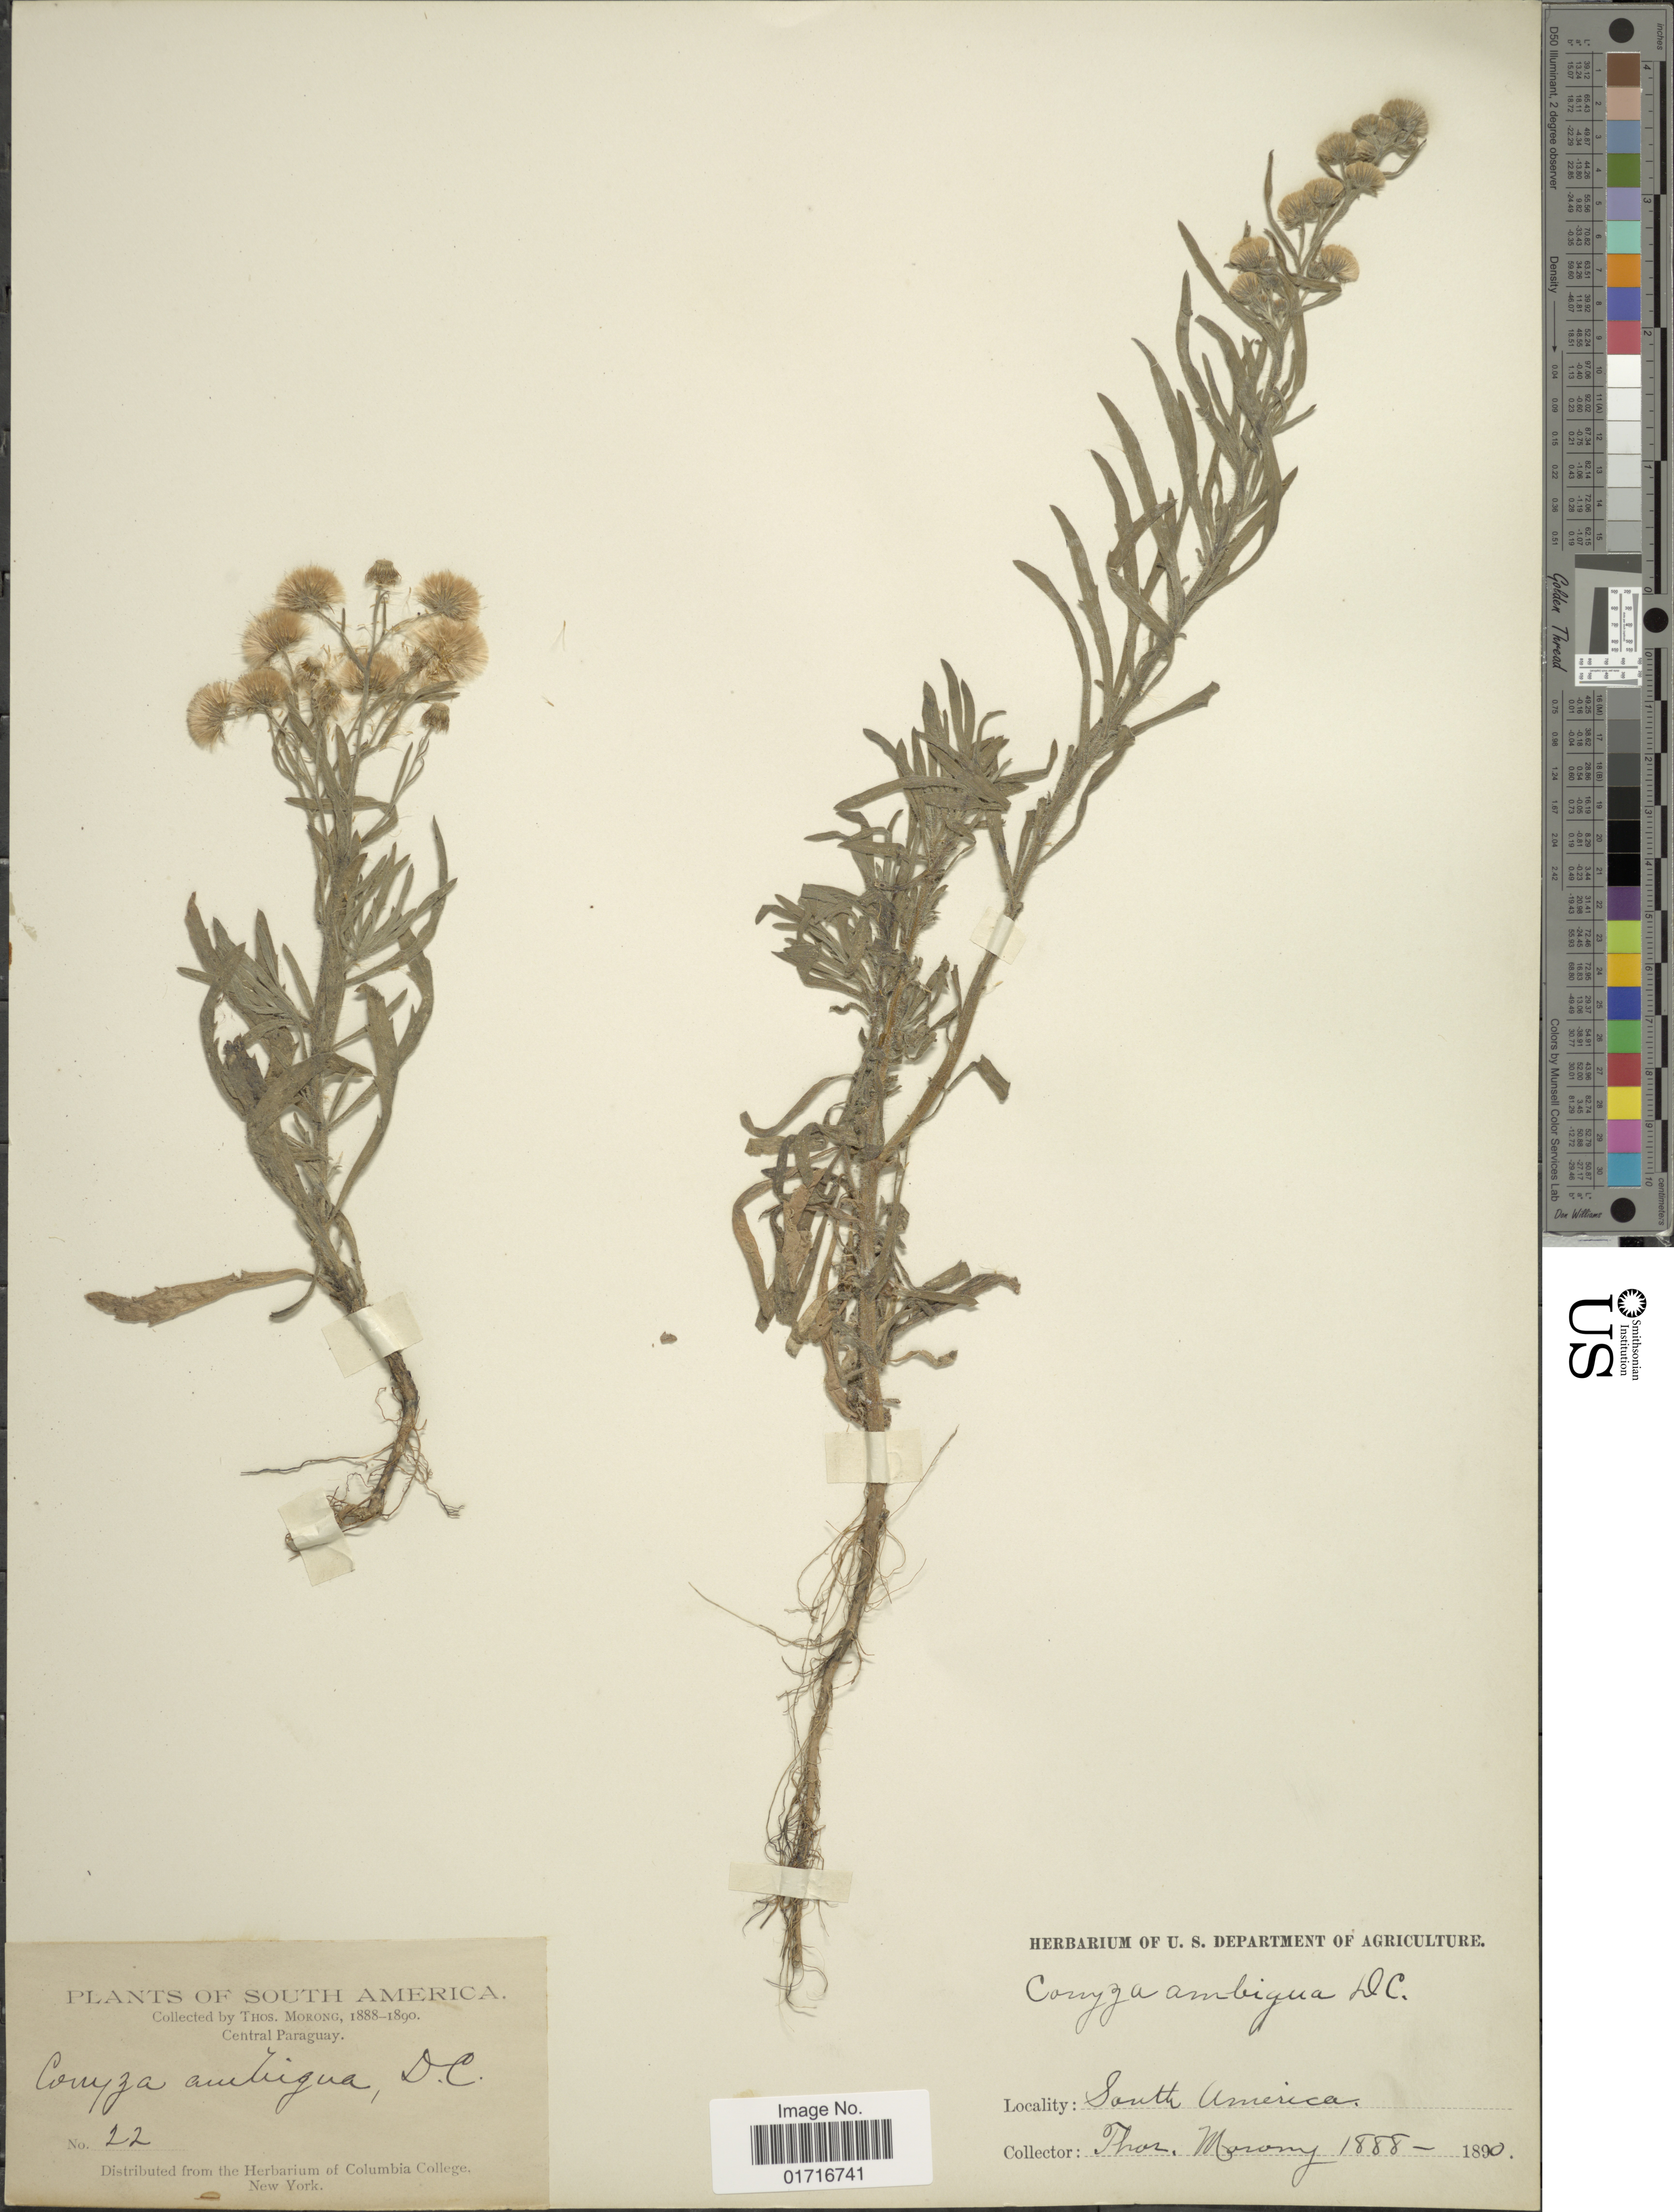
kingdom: Plantae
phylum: Tracheophyta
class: Magnoliopsida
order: Asterales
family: Asteraceae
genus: Conyza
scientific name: Conyza ambigua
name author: DC.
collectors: ex herb. T. Morong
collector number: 22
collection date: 1888/1890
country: Paraguay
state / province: Central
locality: Central Paraguay.